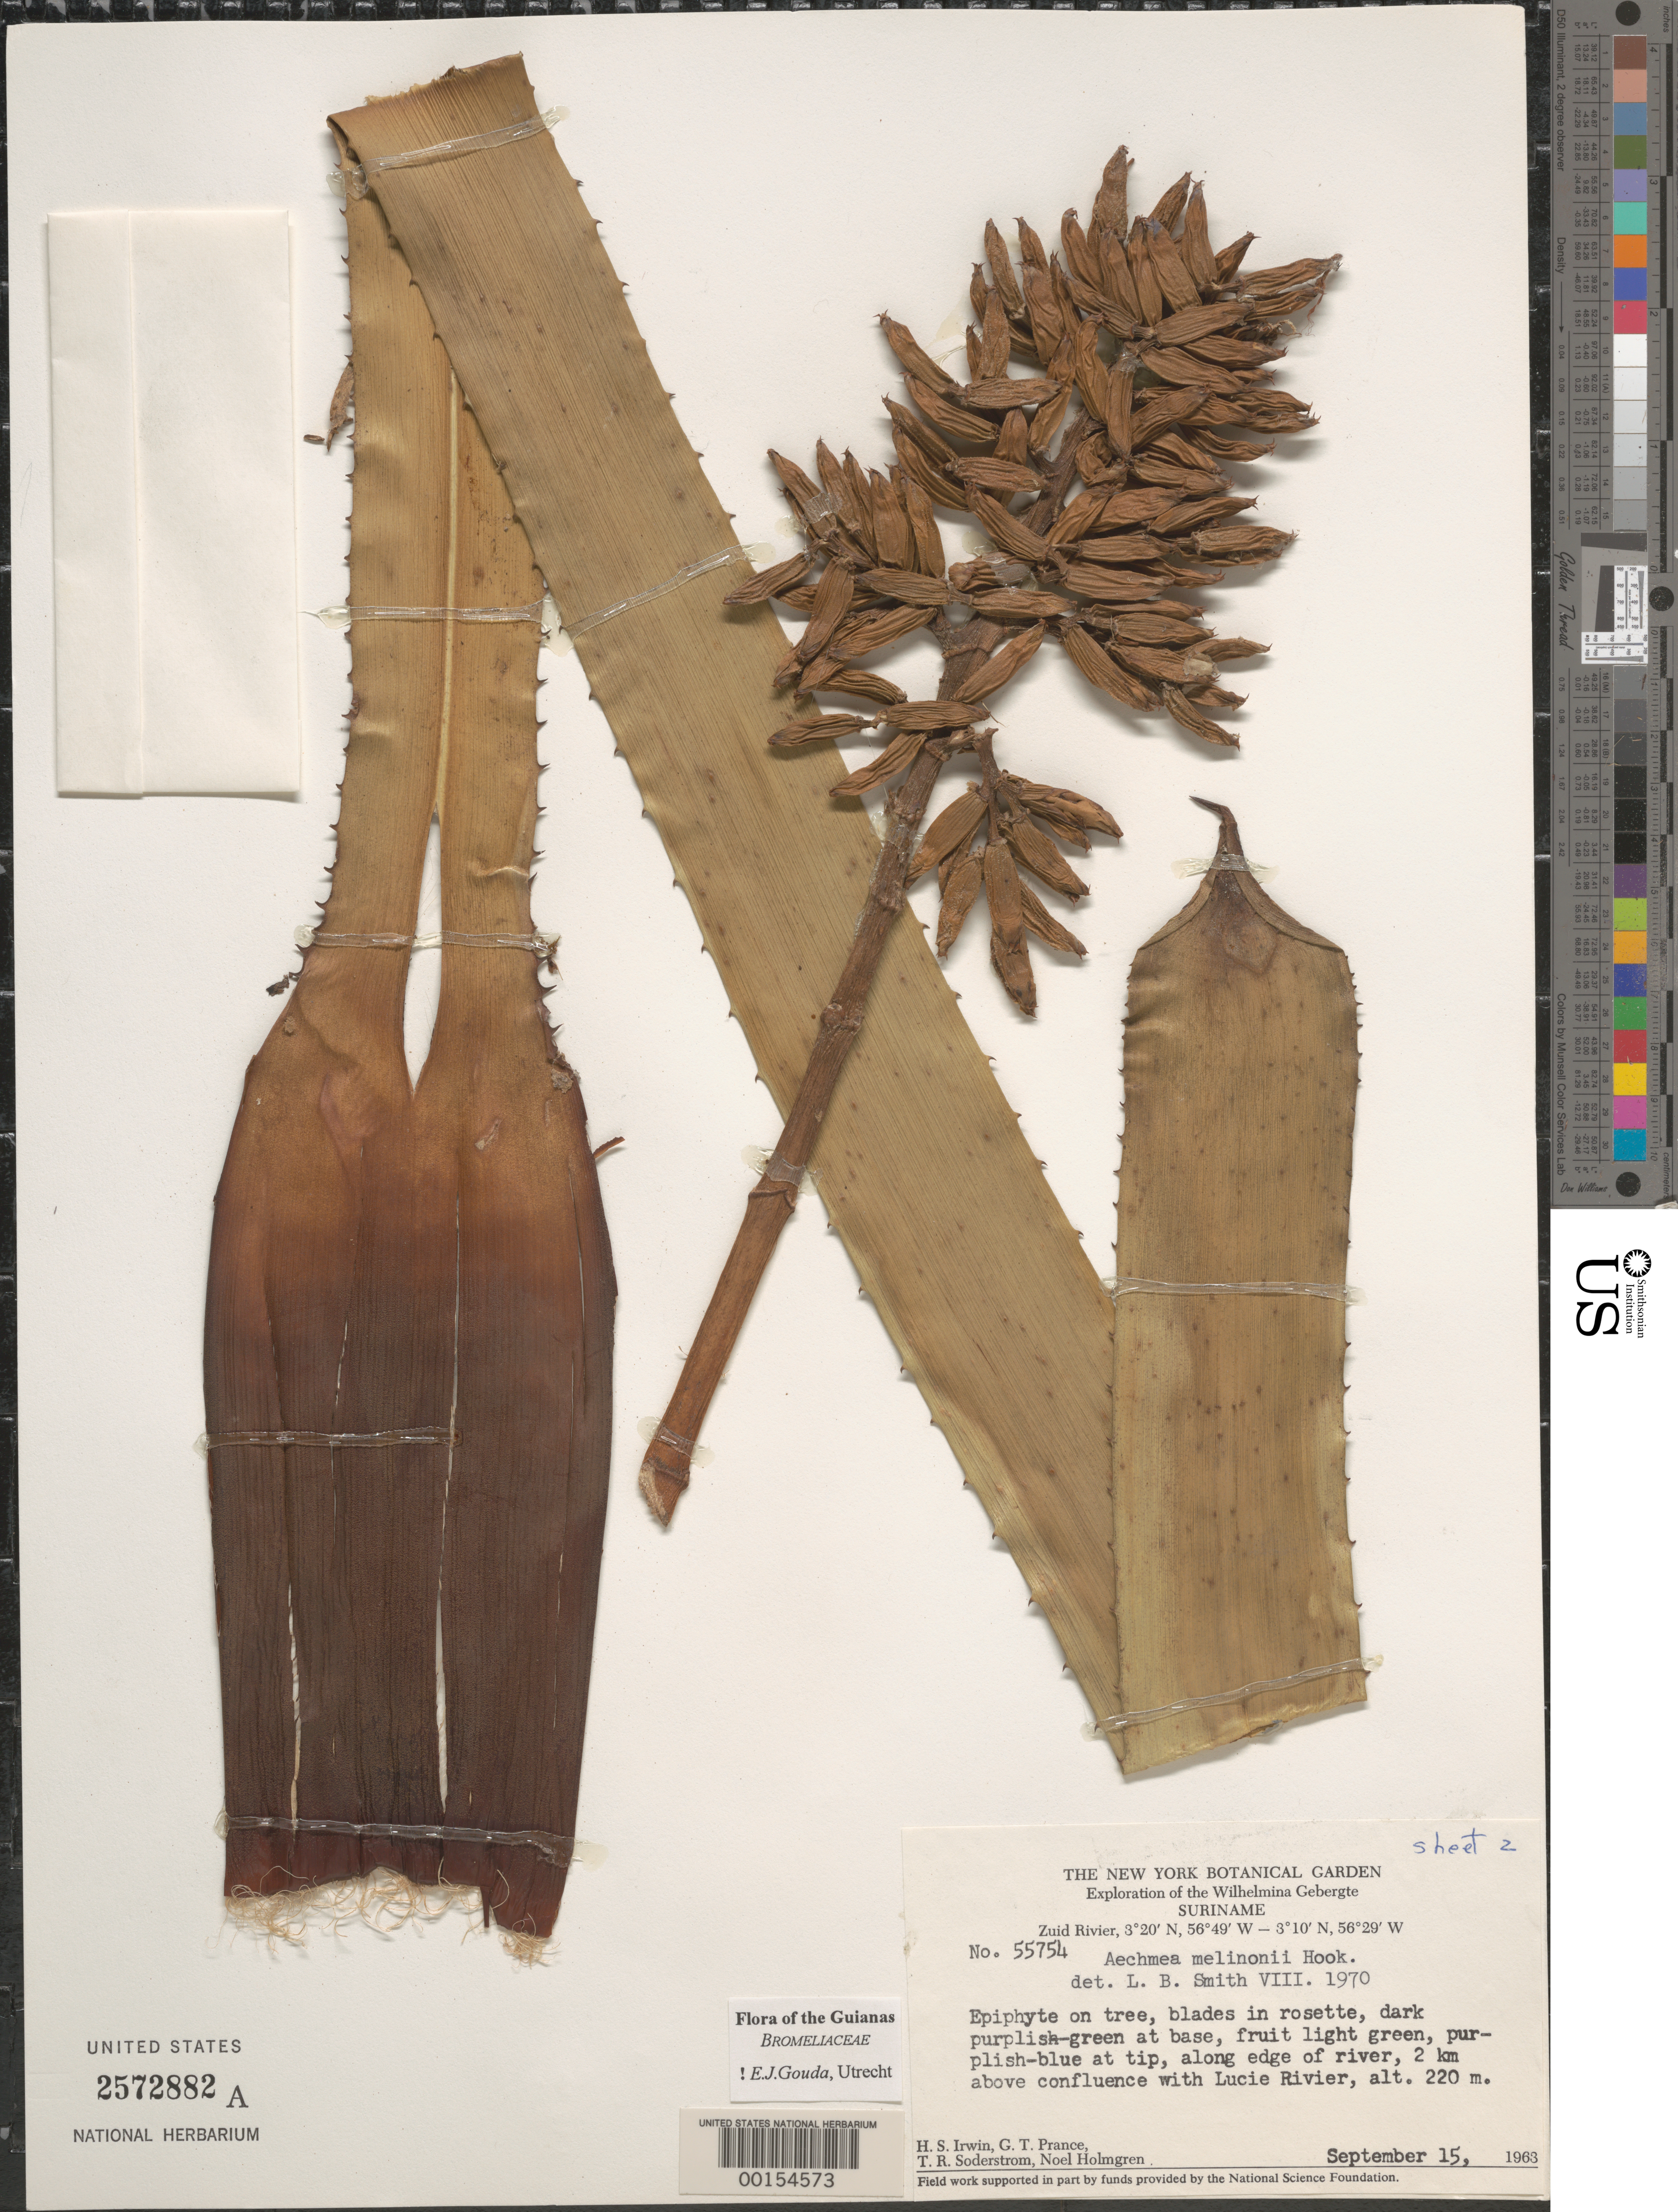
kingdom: Plantae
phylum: Tracheophyta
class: Liliopsida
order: Poales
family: Bromeliaceae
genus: Aechmea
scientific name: Aechmea melinonii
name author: Hook.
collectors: H. Irwin, G. T. Prance, T. R. Soderstrom & N. H. Holmgren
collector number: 55754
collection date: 1963-09-15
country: Suriname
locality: The Wilhelmina Gebergte. Zuid Rivier. Along edge of river, 2 km above confluence with Lucie Rivier.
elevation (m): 220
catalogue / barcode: US 2572882A